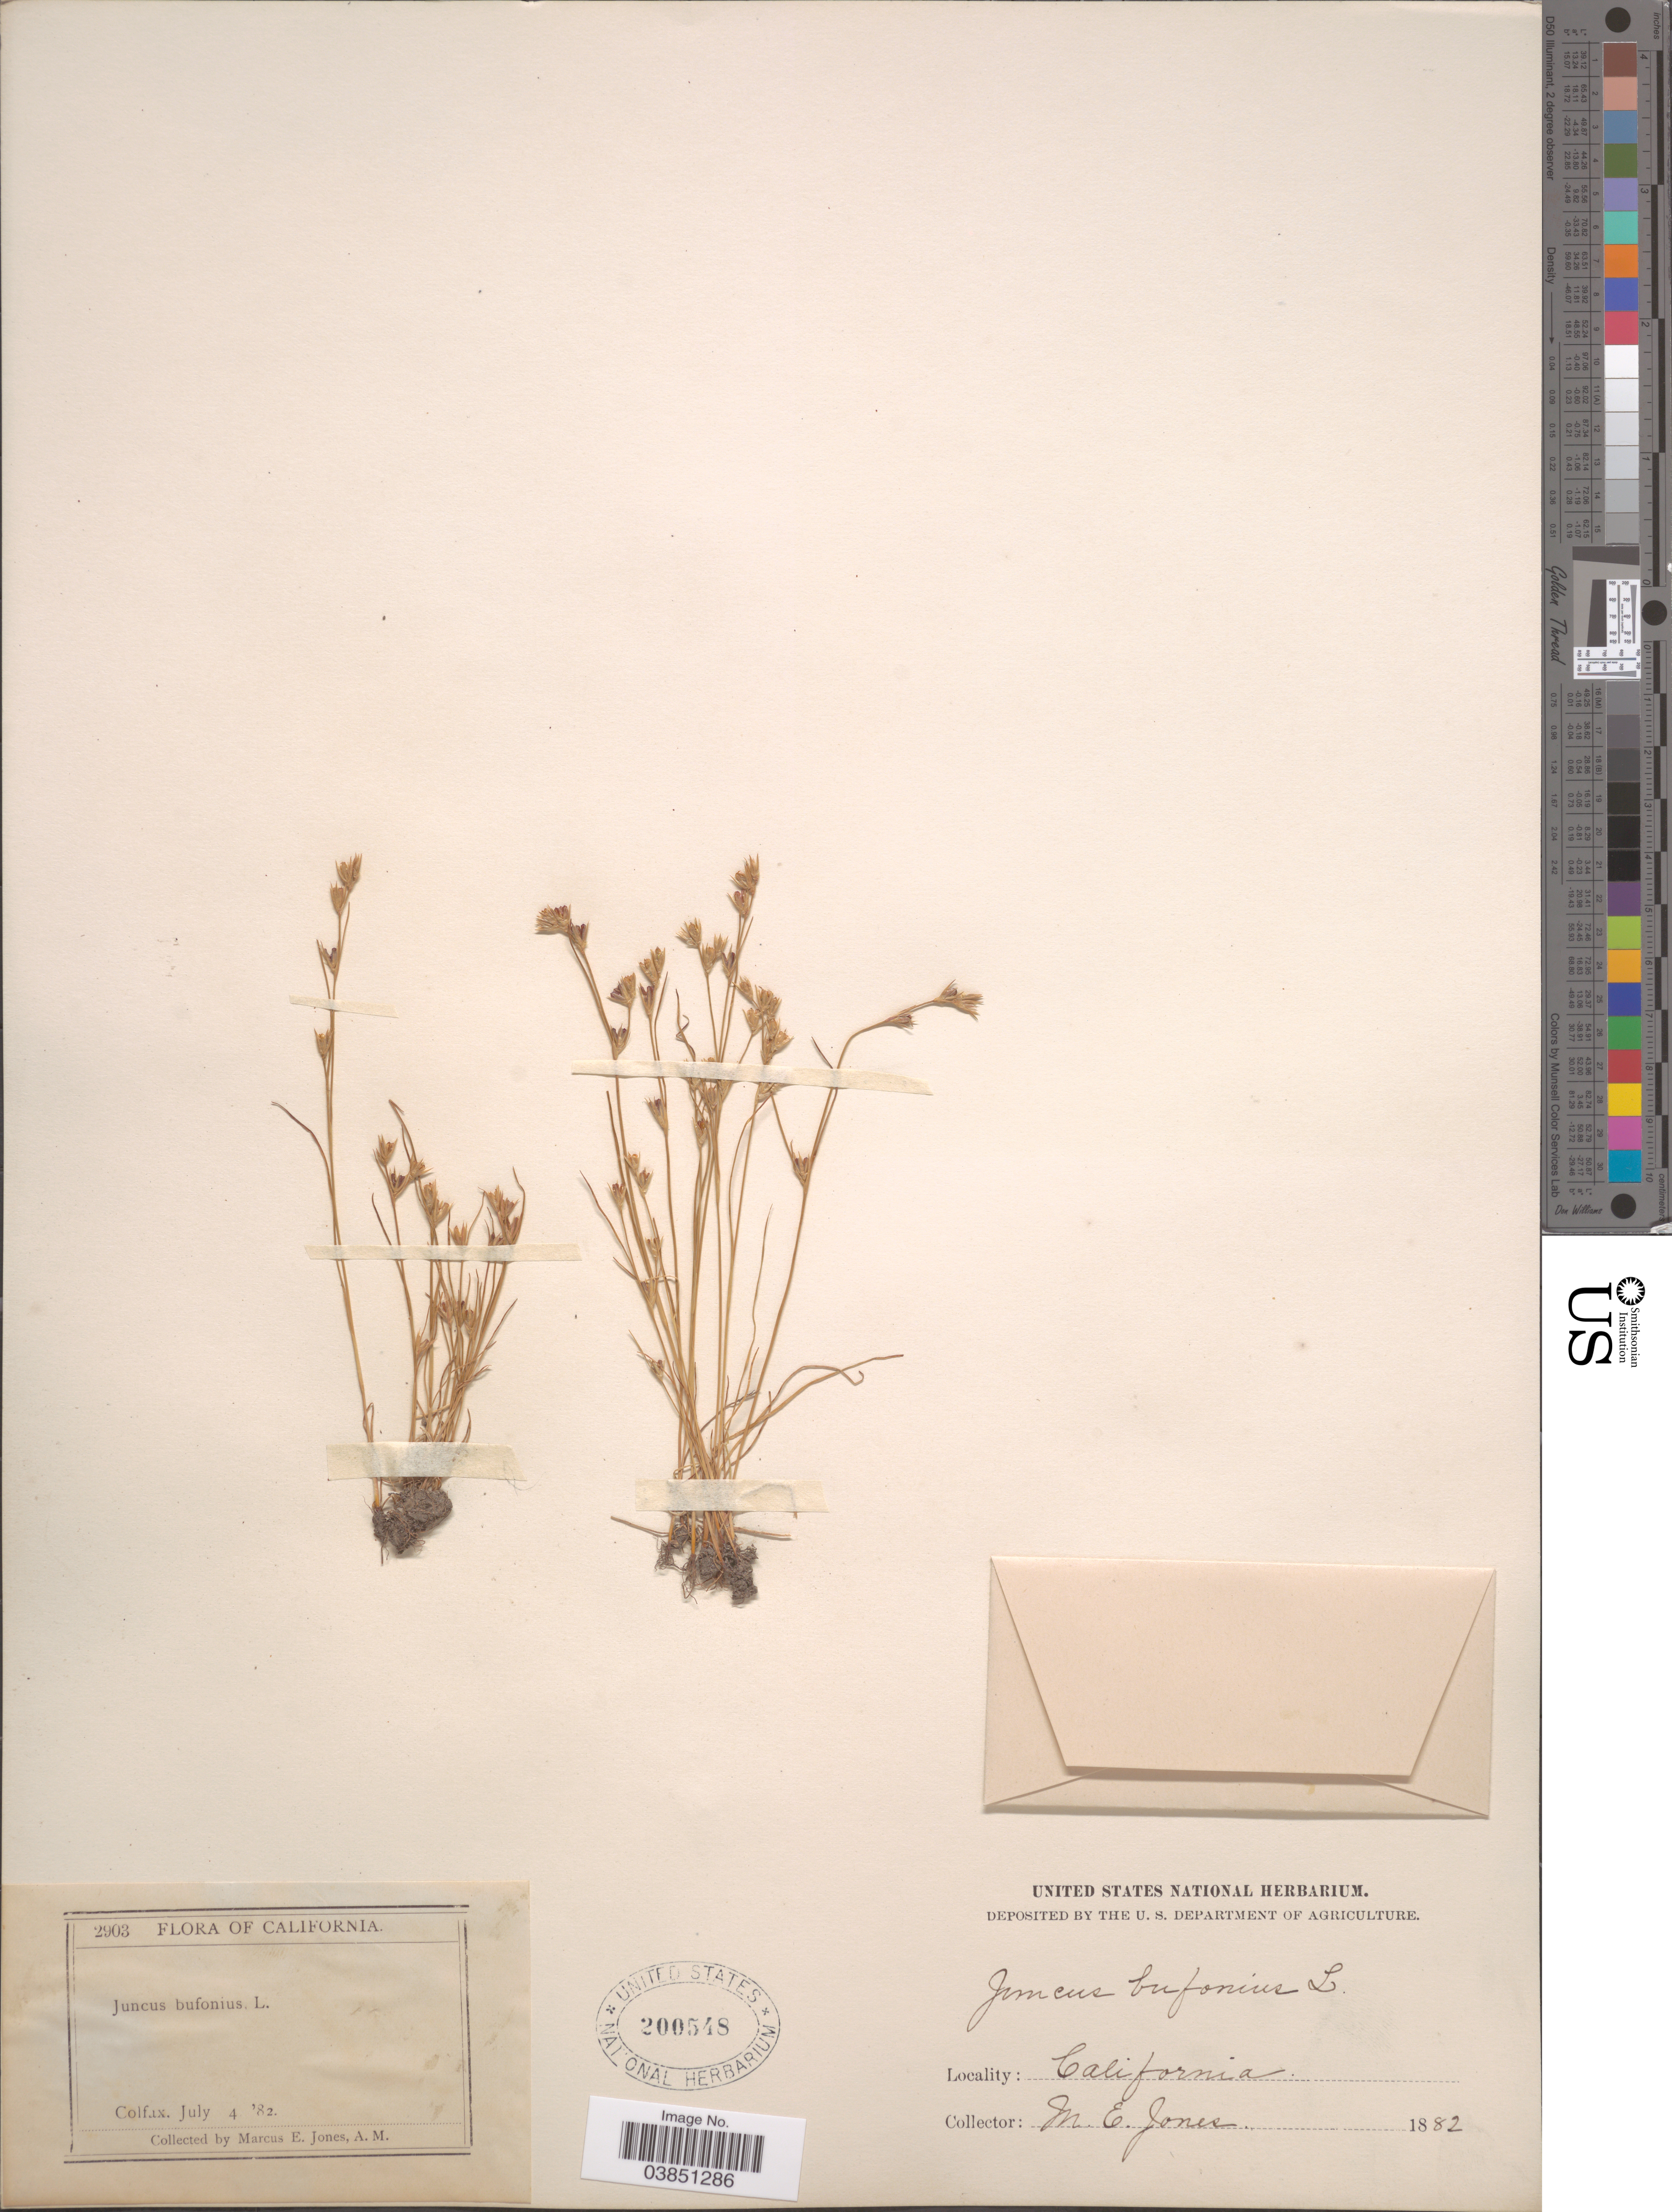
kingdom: Plantae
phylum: Tracheophyta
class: Liliopsida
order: Poales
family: Juncaceae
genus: Juncus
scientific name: Juncus bufonius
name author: L.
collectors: M. E. Jones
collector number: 2903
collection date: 1882-07-04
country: United States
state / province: California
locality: Colfax.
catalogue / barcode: US 200548